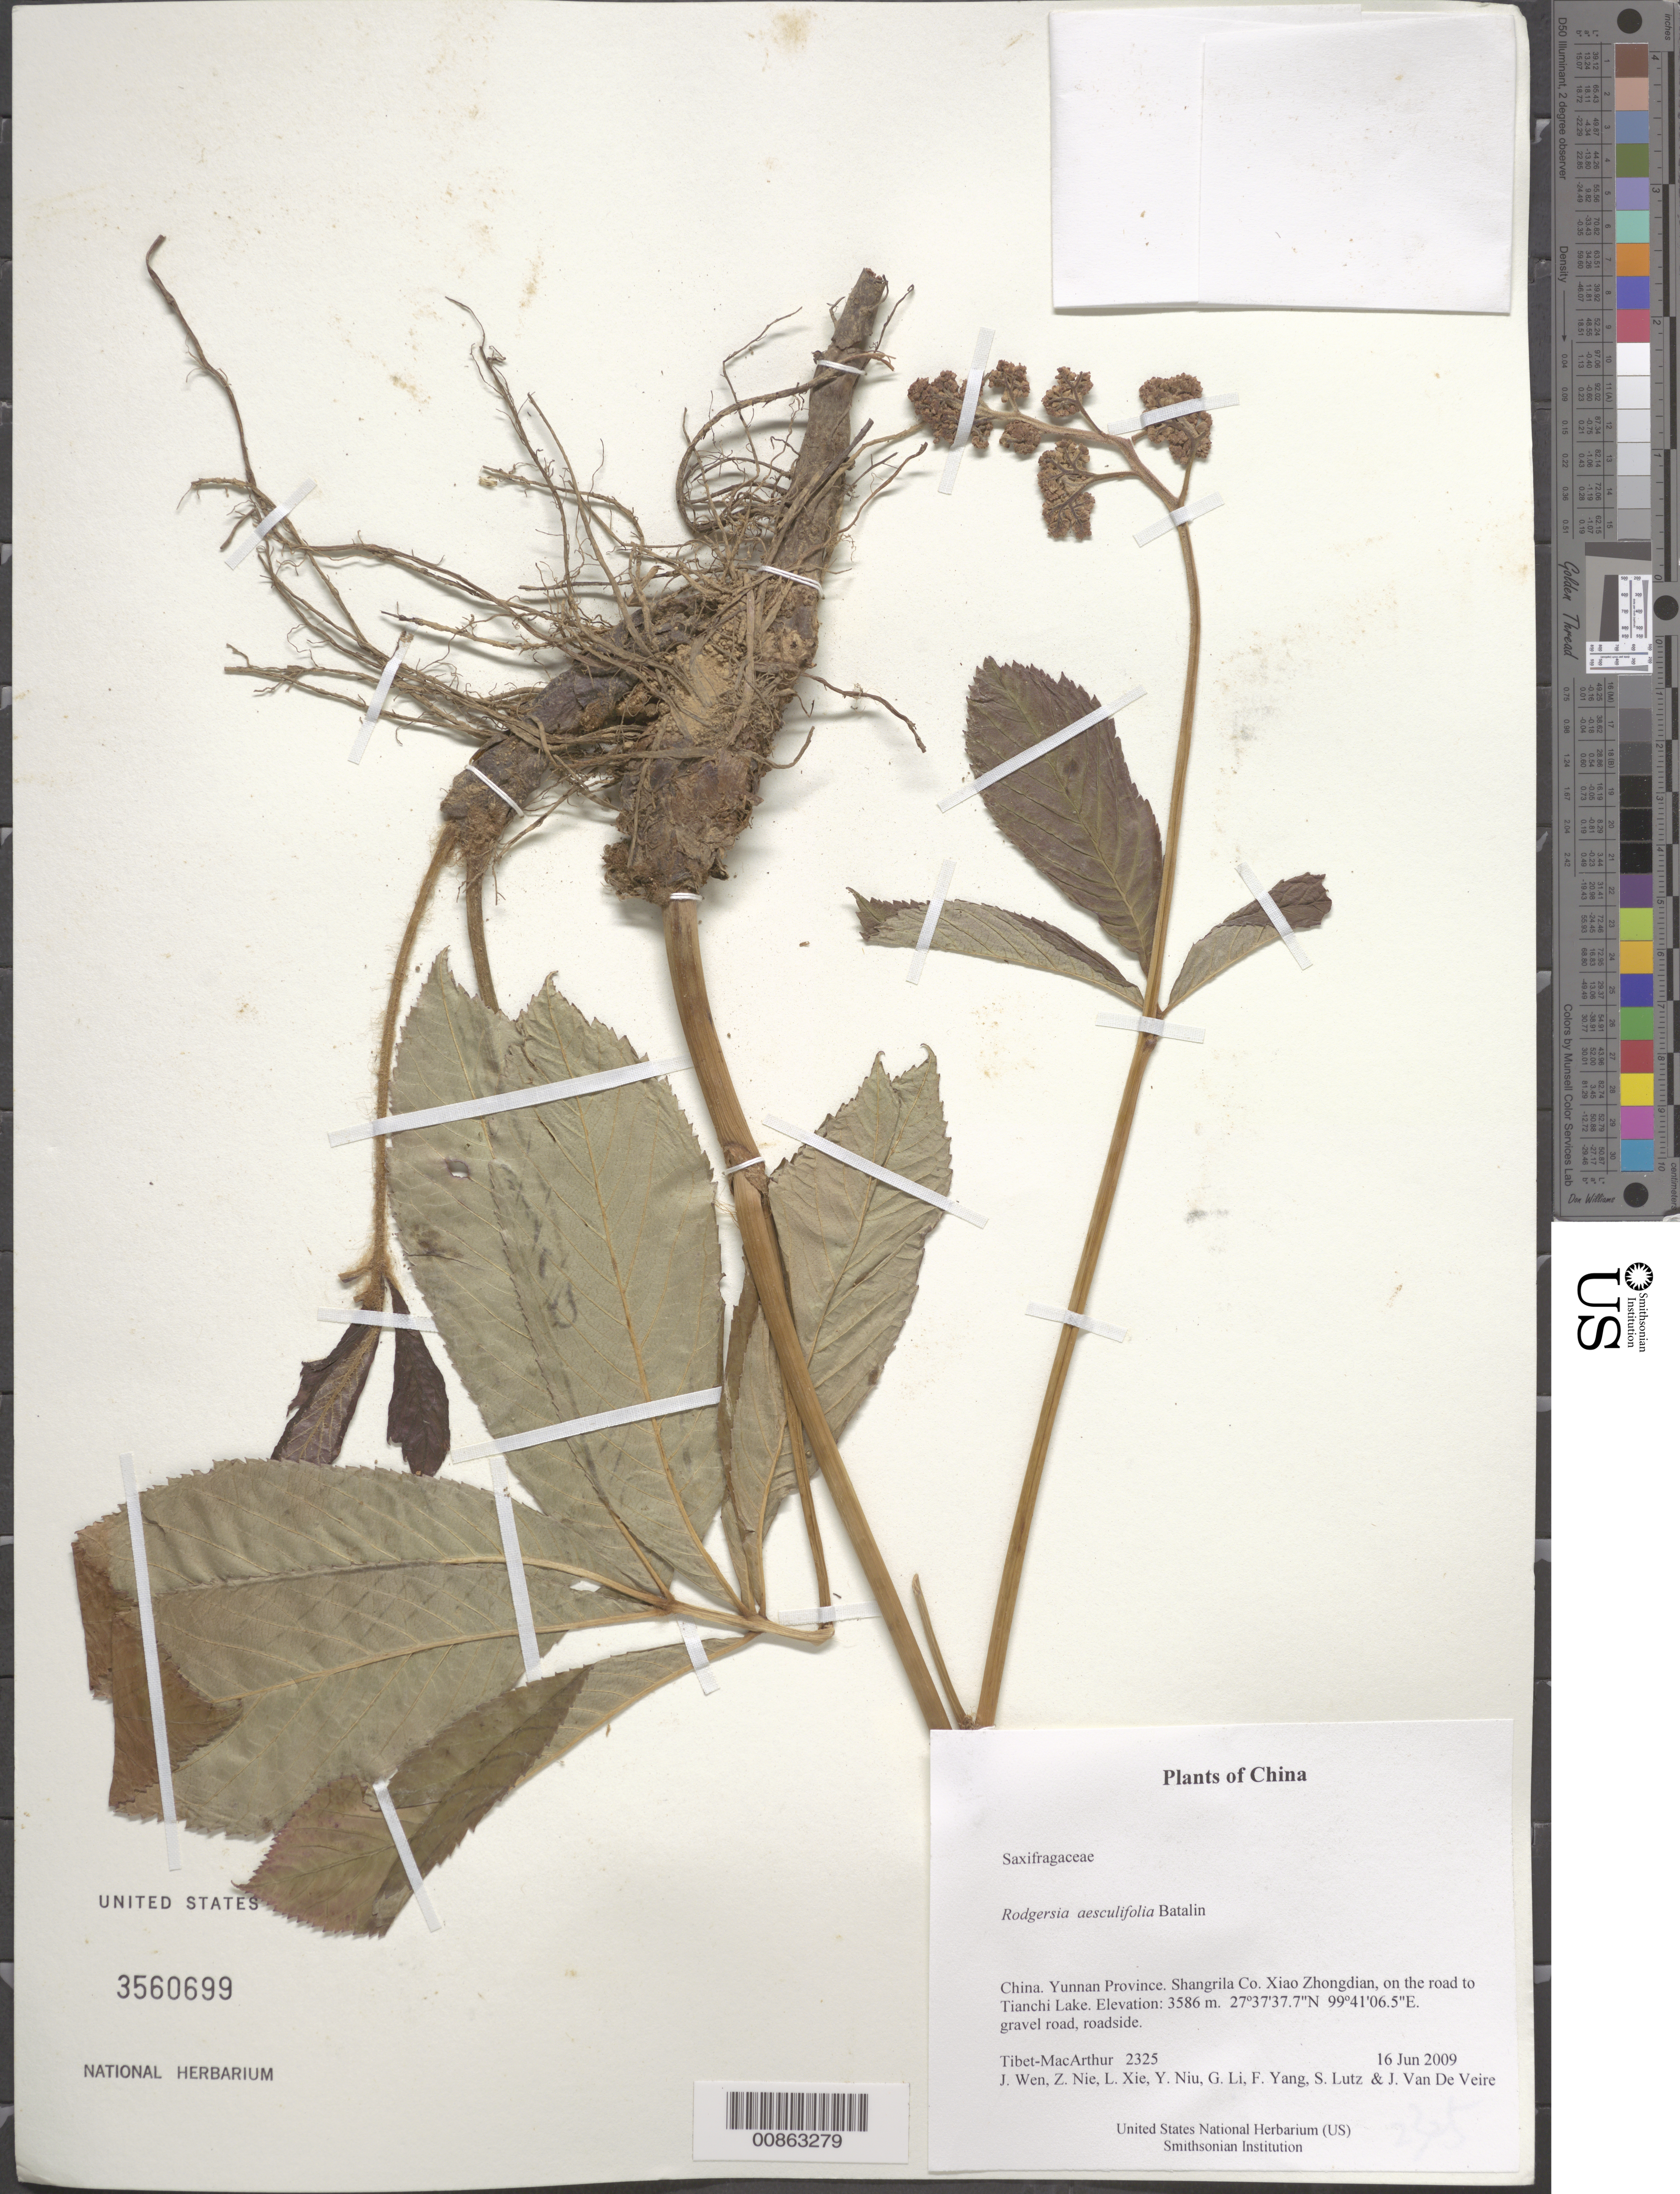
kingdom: Plantae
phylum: Tracheophyta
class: Magnoliopsida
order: Saxifragales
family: Saxifragaceae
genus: Rodgersia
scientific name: Rodgersia aesculifolia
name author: Batalin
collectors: Tibet-MacArthur, J. Wen, Z. Nie, L. Xie, Y. Niu, G. Li, F. Yang, S. Lutz & J. Van De Veire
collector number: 2325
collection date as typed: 16 Jun 2009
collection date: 2009-06-16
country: China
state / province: Yunnan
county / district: Shangrila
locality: Xiao Zhongdian, on the road to Tianchi Lake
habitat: gravel road, roadside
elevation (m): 3586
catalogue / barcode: US 3560699